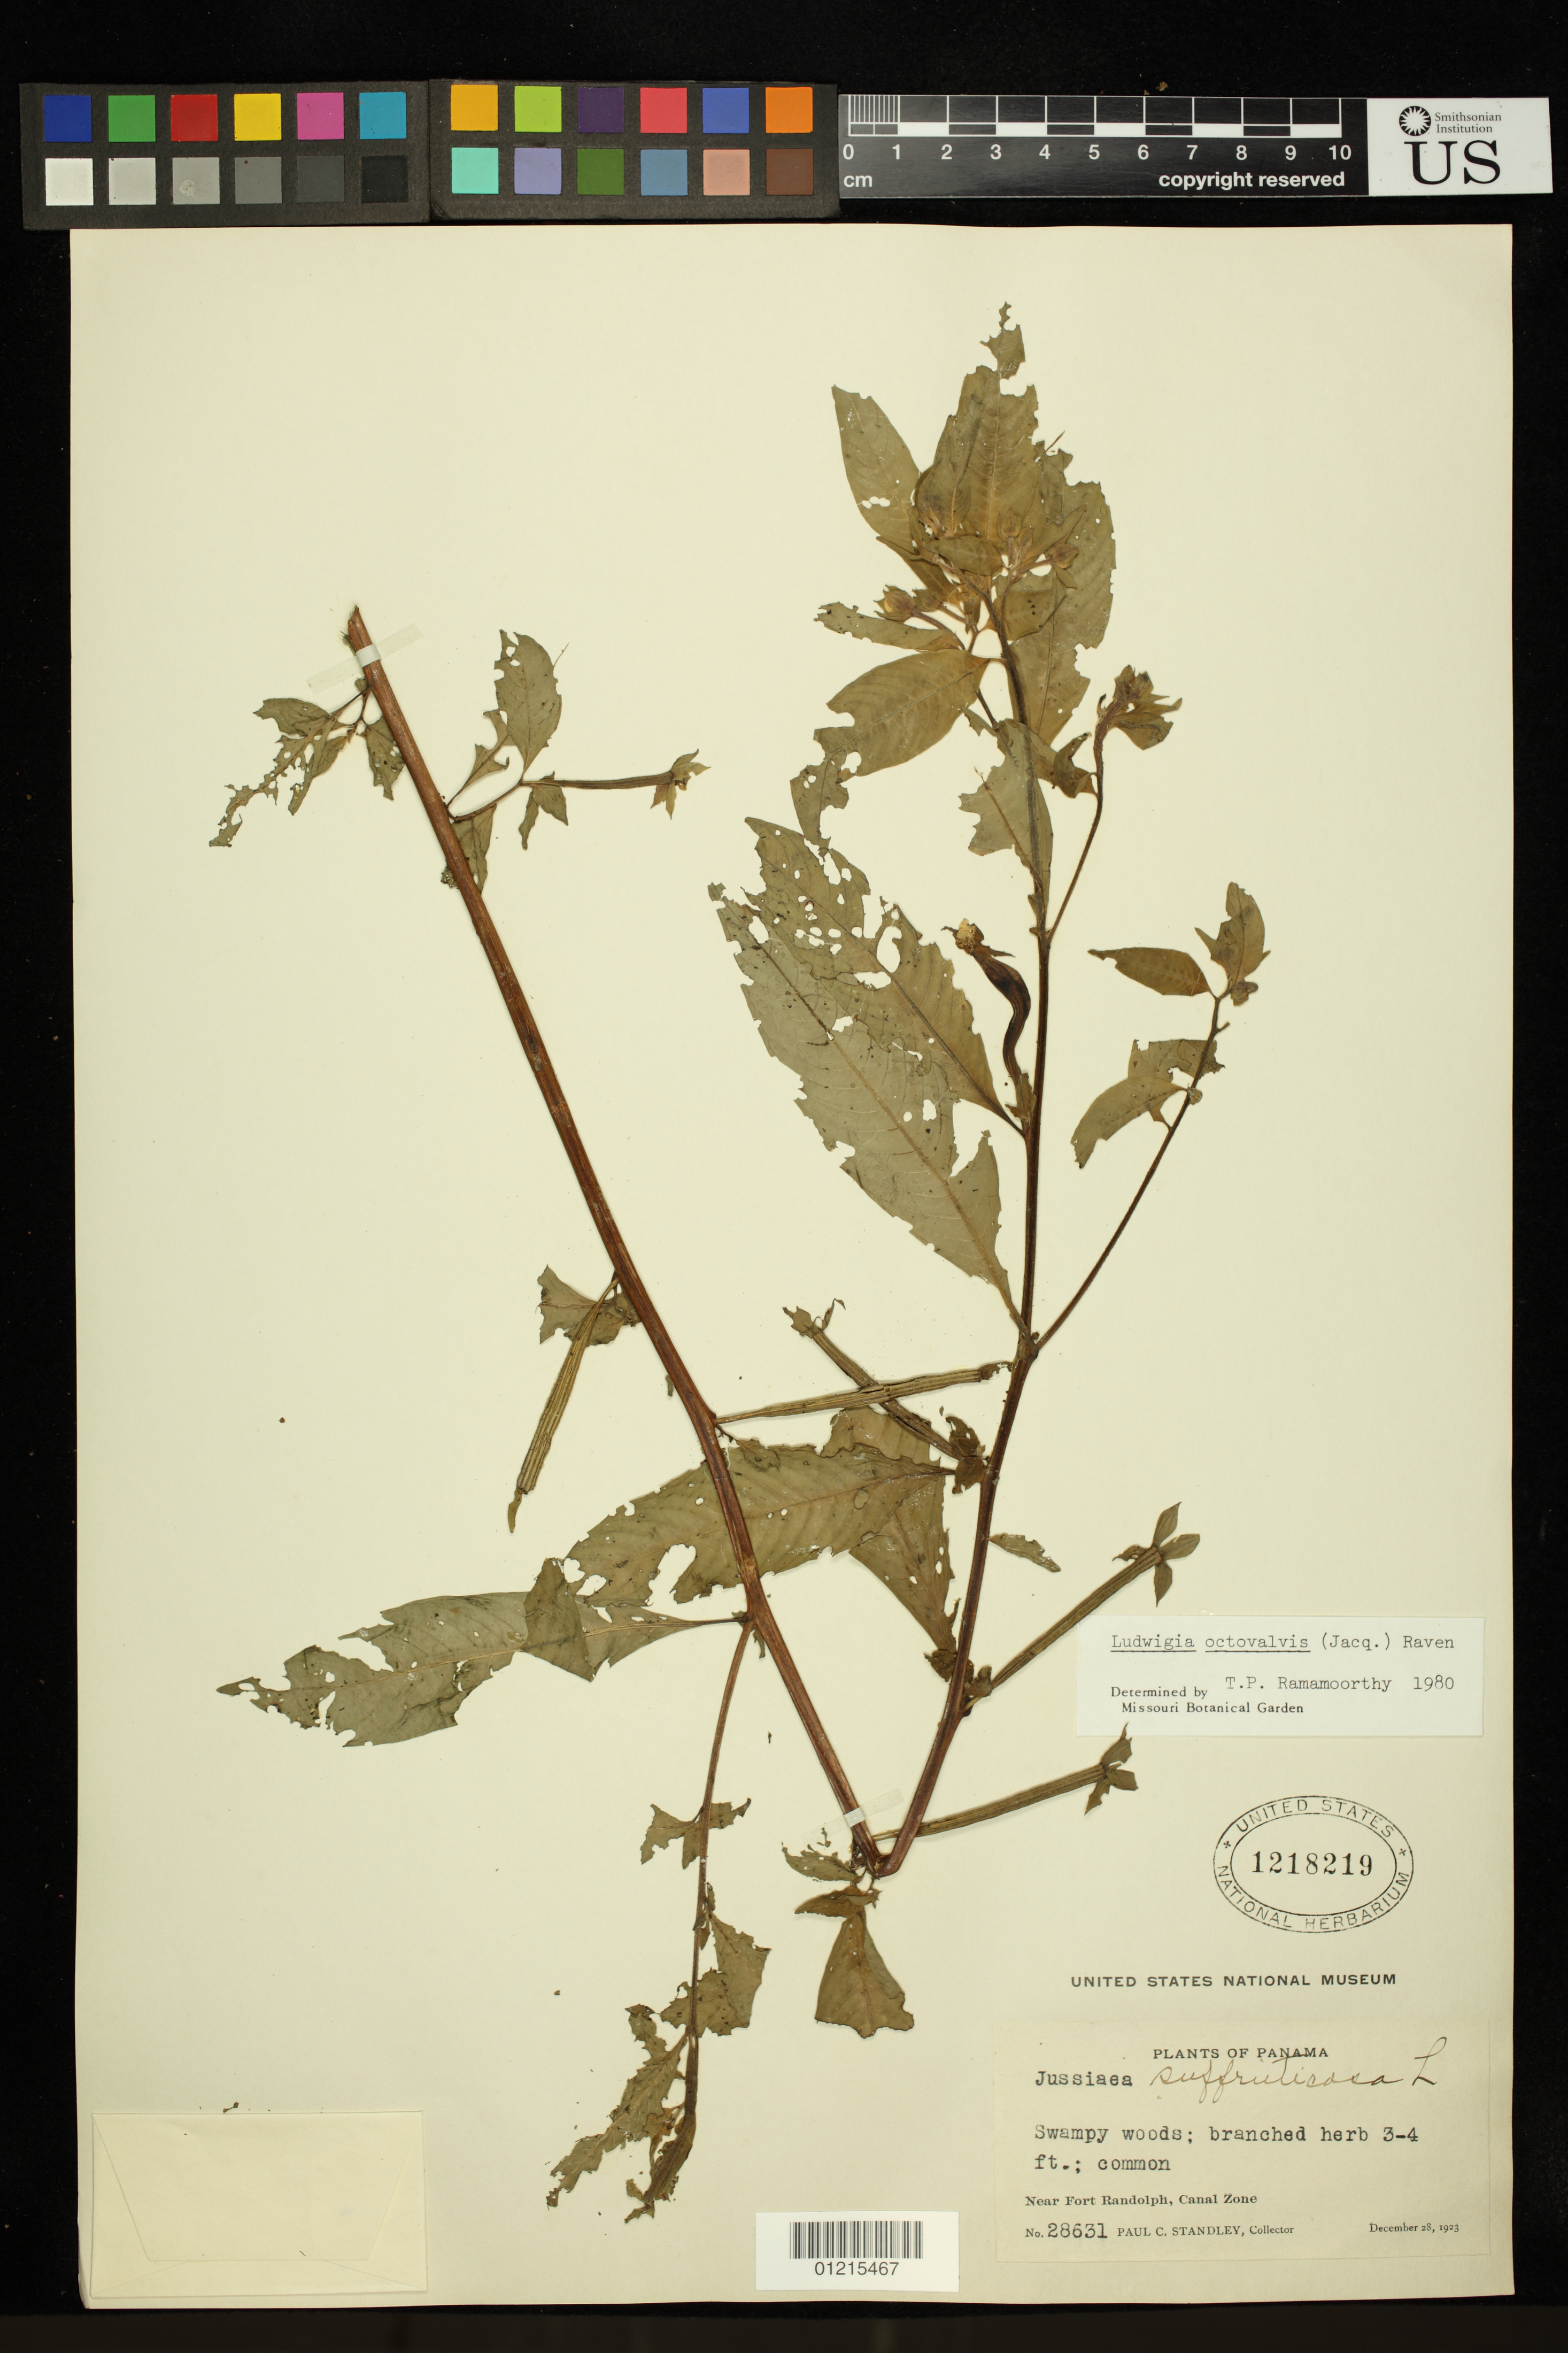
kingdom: Plantae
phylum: Tracheophyta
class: Magnoliopsida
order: Myrtales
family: Onagraceae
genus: Ludwigia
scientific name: Ludwigia octovalvis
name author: (Jacq.) P.H. Raven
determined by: Ramamoorthy, T. P.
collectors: P. C. Standley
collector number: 28631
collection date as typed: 28 Dec 1923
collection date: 1923-12-28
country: Panama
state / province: Colón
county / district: Canal Zone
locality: Near Fort Randolph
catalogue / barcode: US 1218219